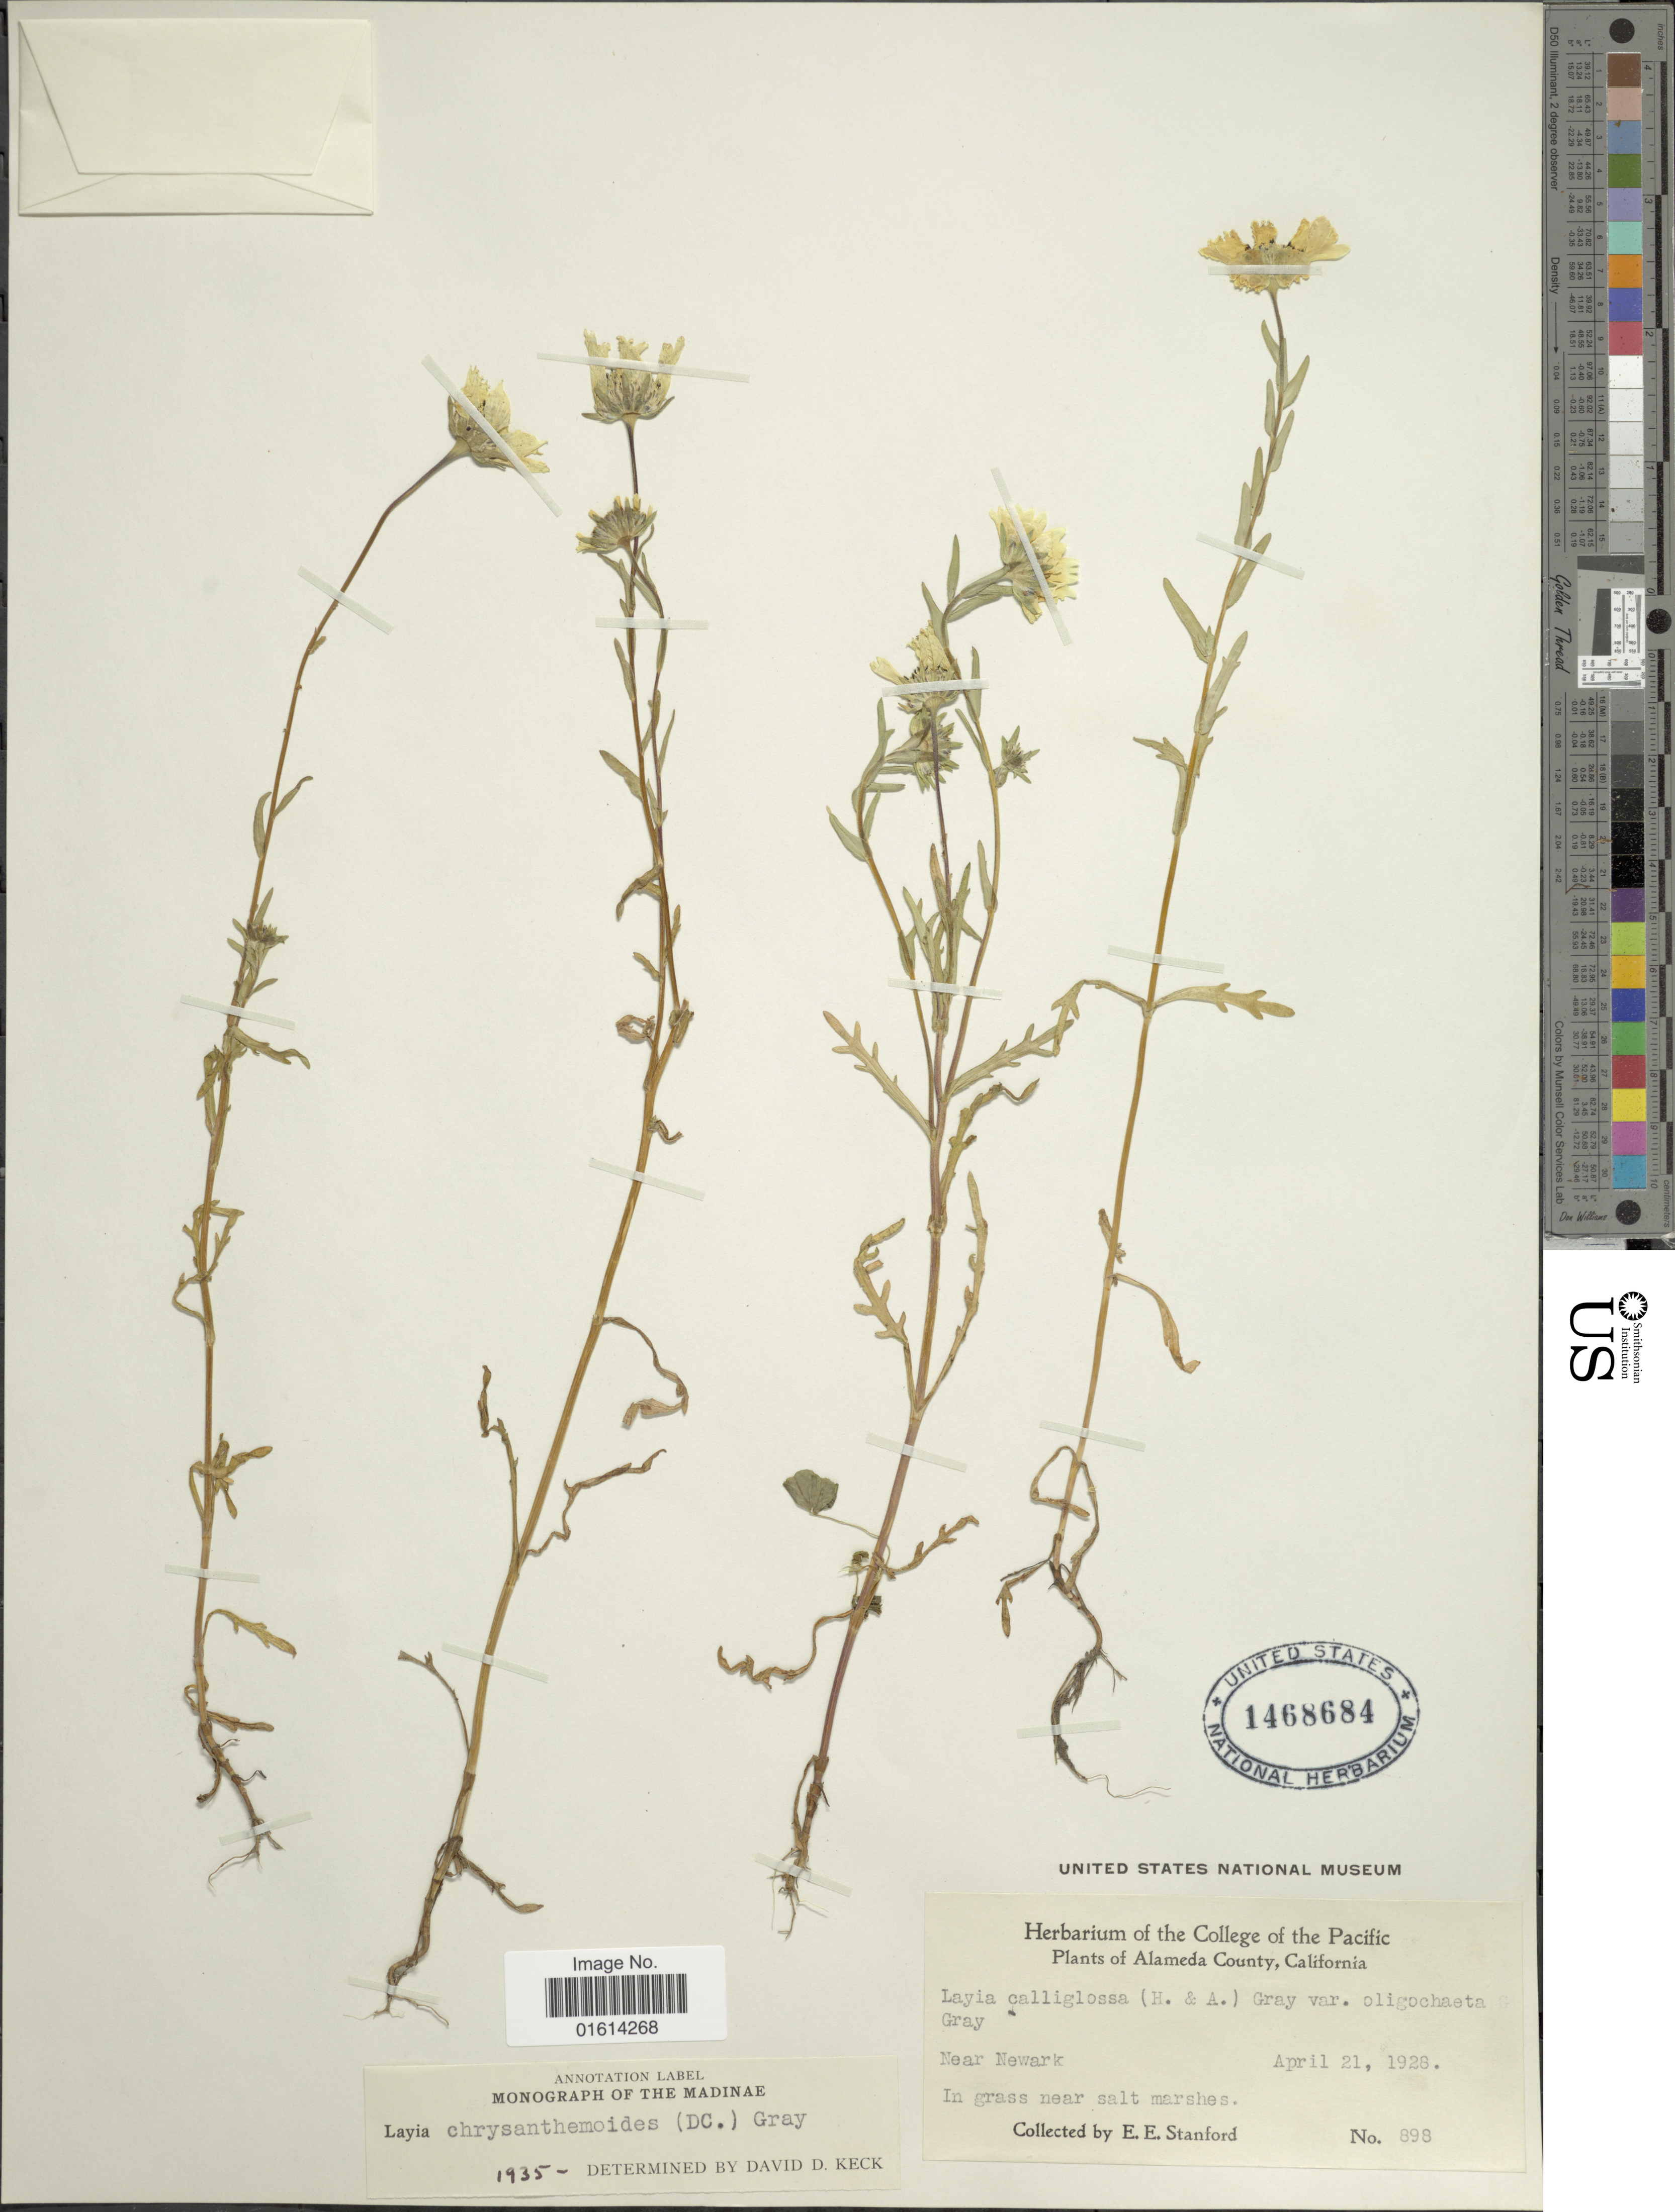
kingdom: Plantae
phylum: Tracheophyta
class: Magnoliopsida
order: Asterales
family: Asteraceae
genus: Layia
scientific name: Layia chrysanthemoides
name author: (DC.) A. Gray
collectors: E. Stanford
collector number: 898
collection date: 1928-04-21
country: United States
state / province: California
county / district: Alameda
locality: Alameda County, near Newark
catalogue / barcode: US 1468684